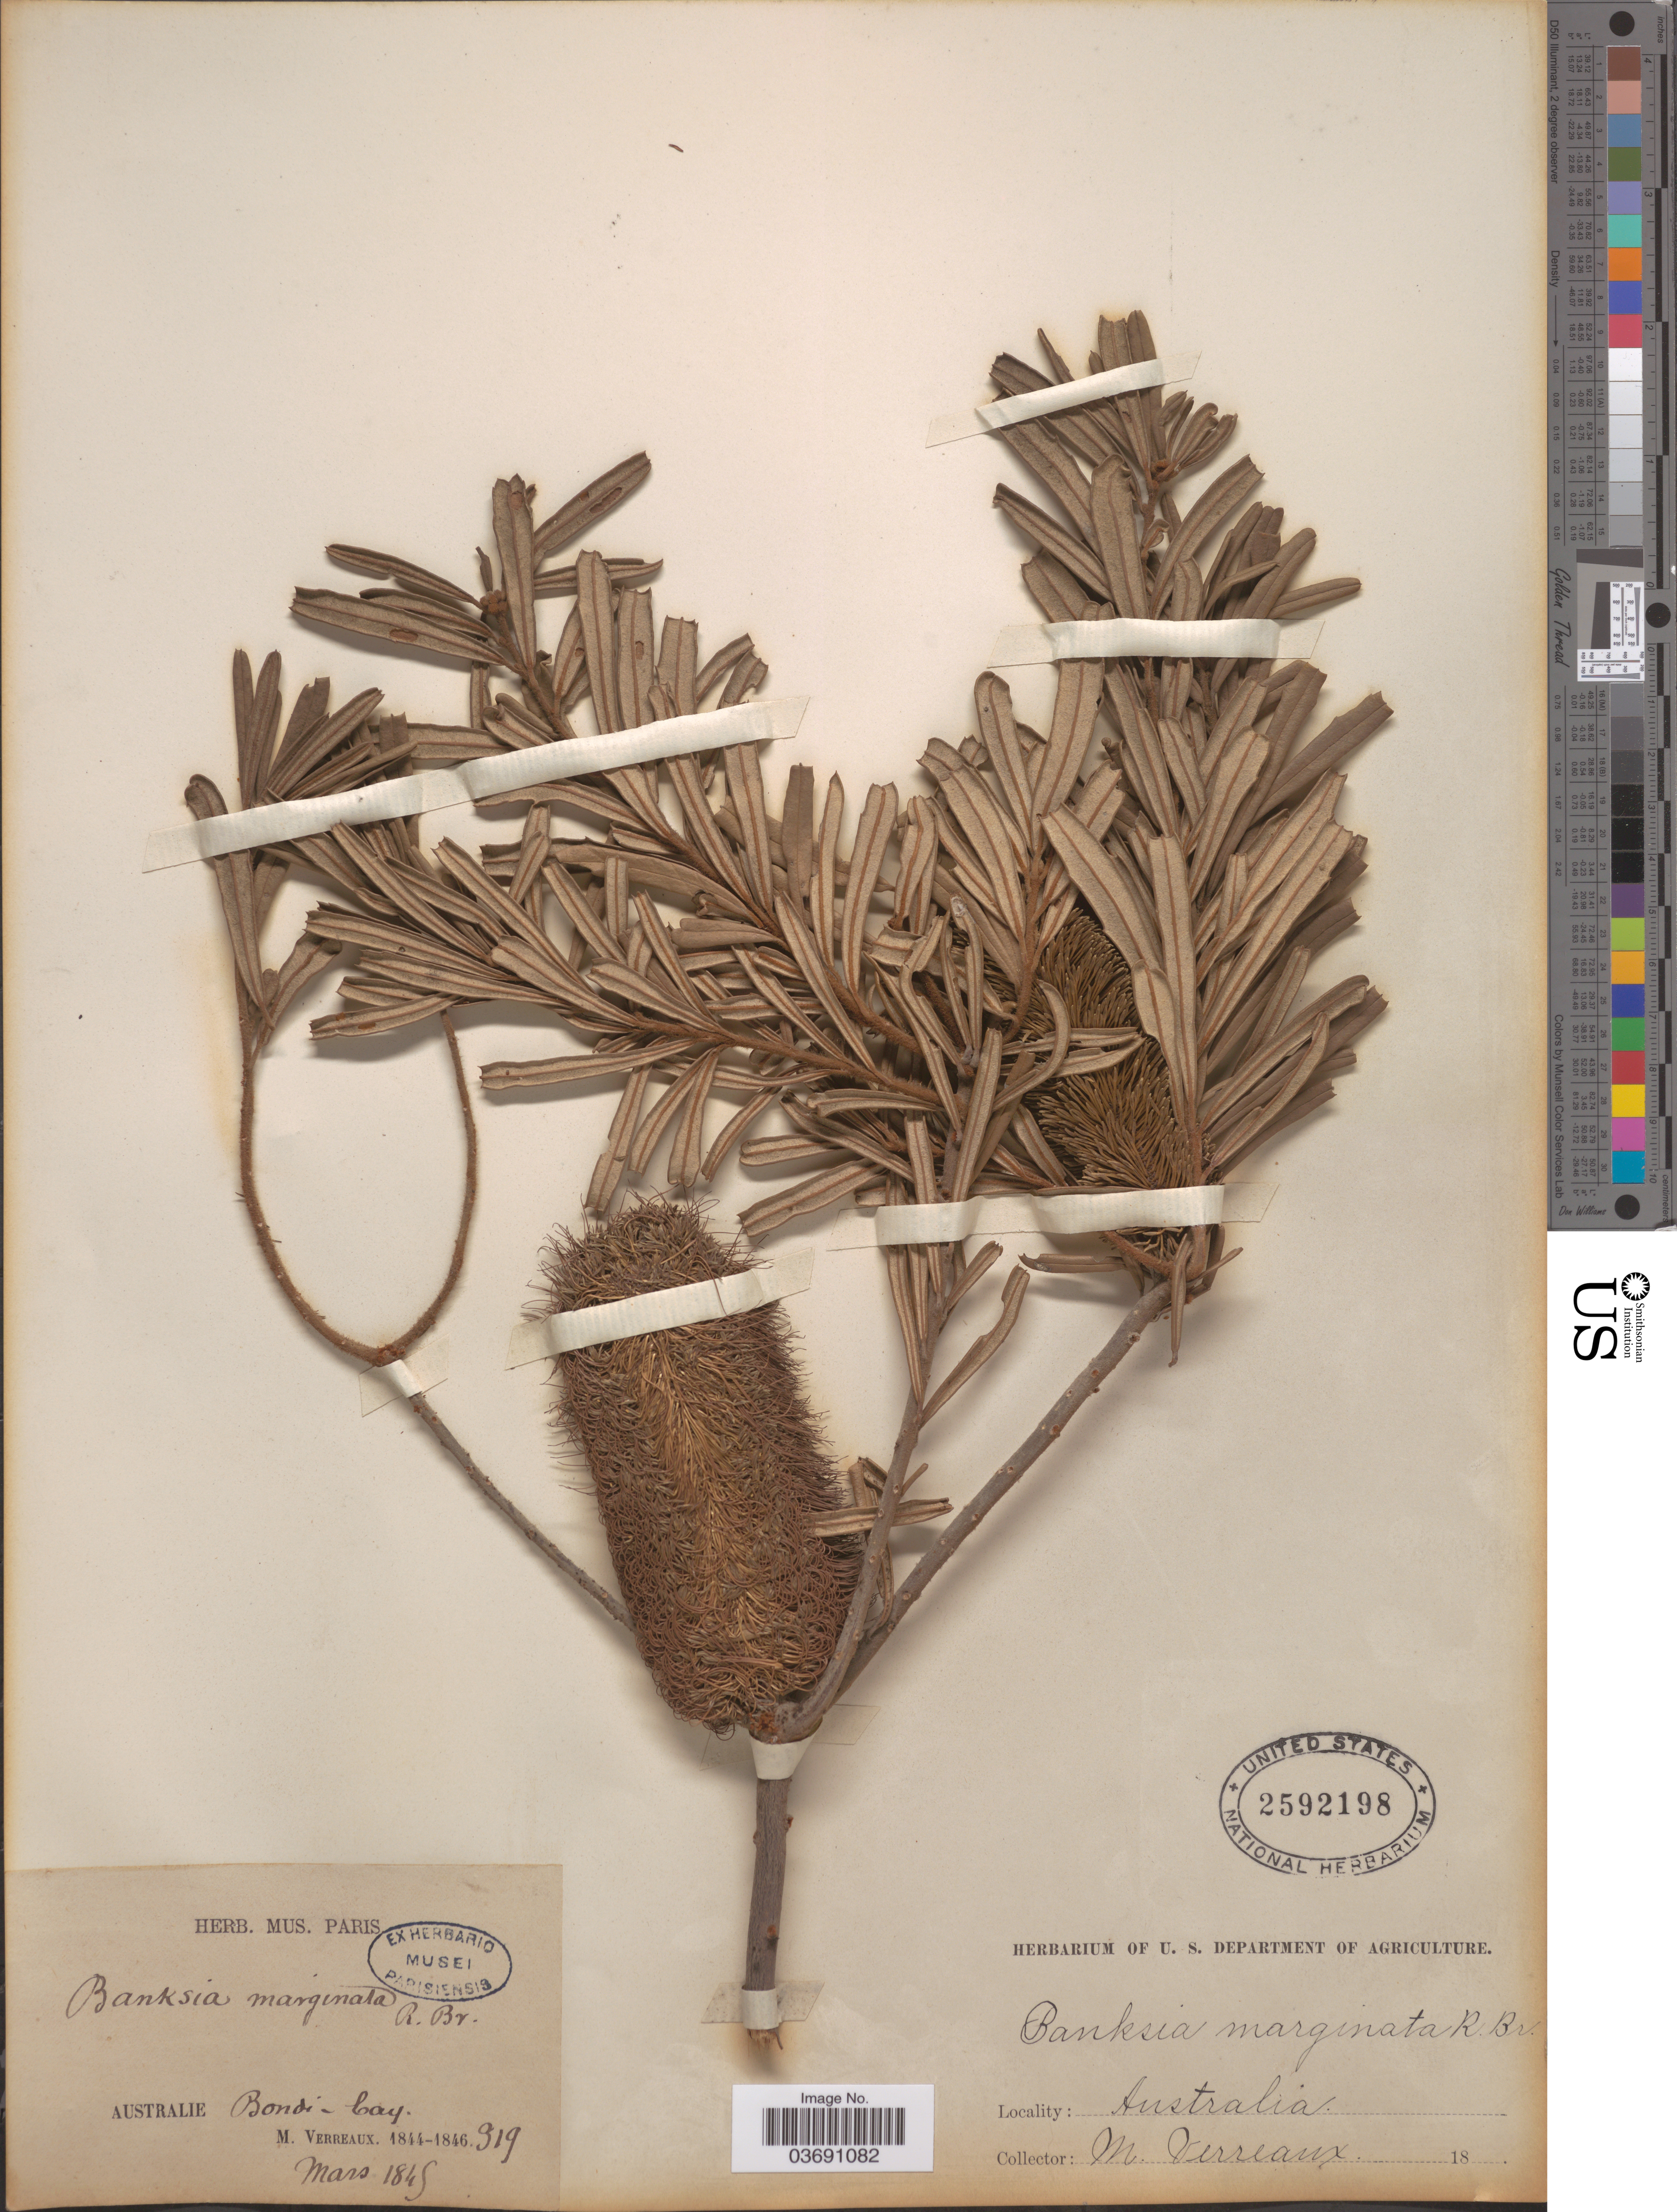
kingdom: Plantae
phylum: Tracheophyta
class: Magnoliopsida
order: Proteales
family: Proteaceae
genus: Banksia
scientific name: Banksia marginata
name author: Cav.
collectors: M. Verreaux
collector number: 319*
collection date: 1845-03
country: Australia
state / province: New South Wales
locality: Bondi-Bay.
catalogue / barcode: US 2592198